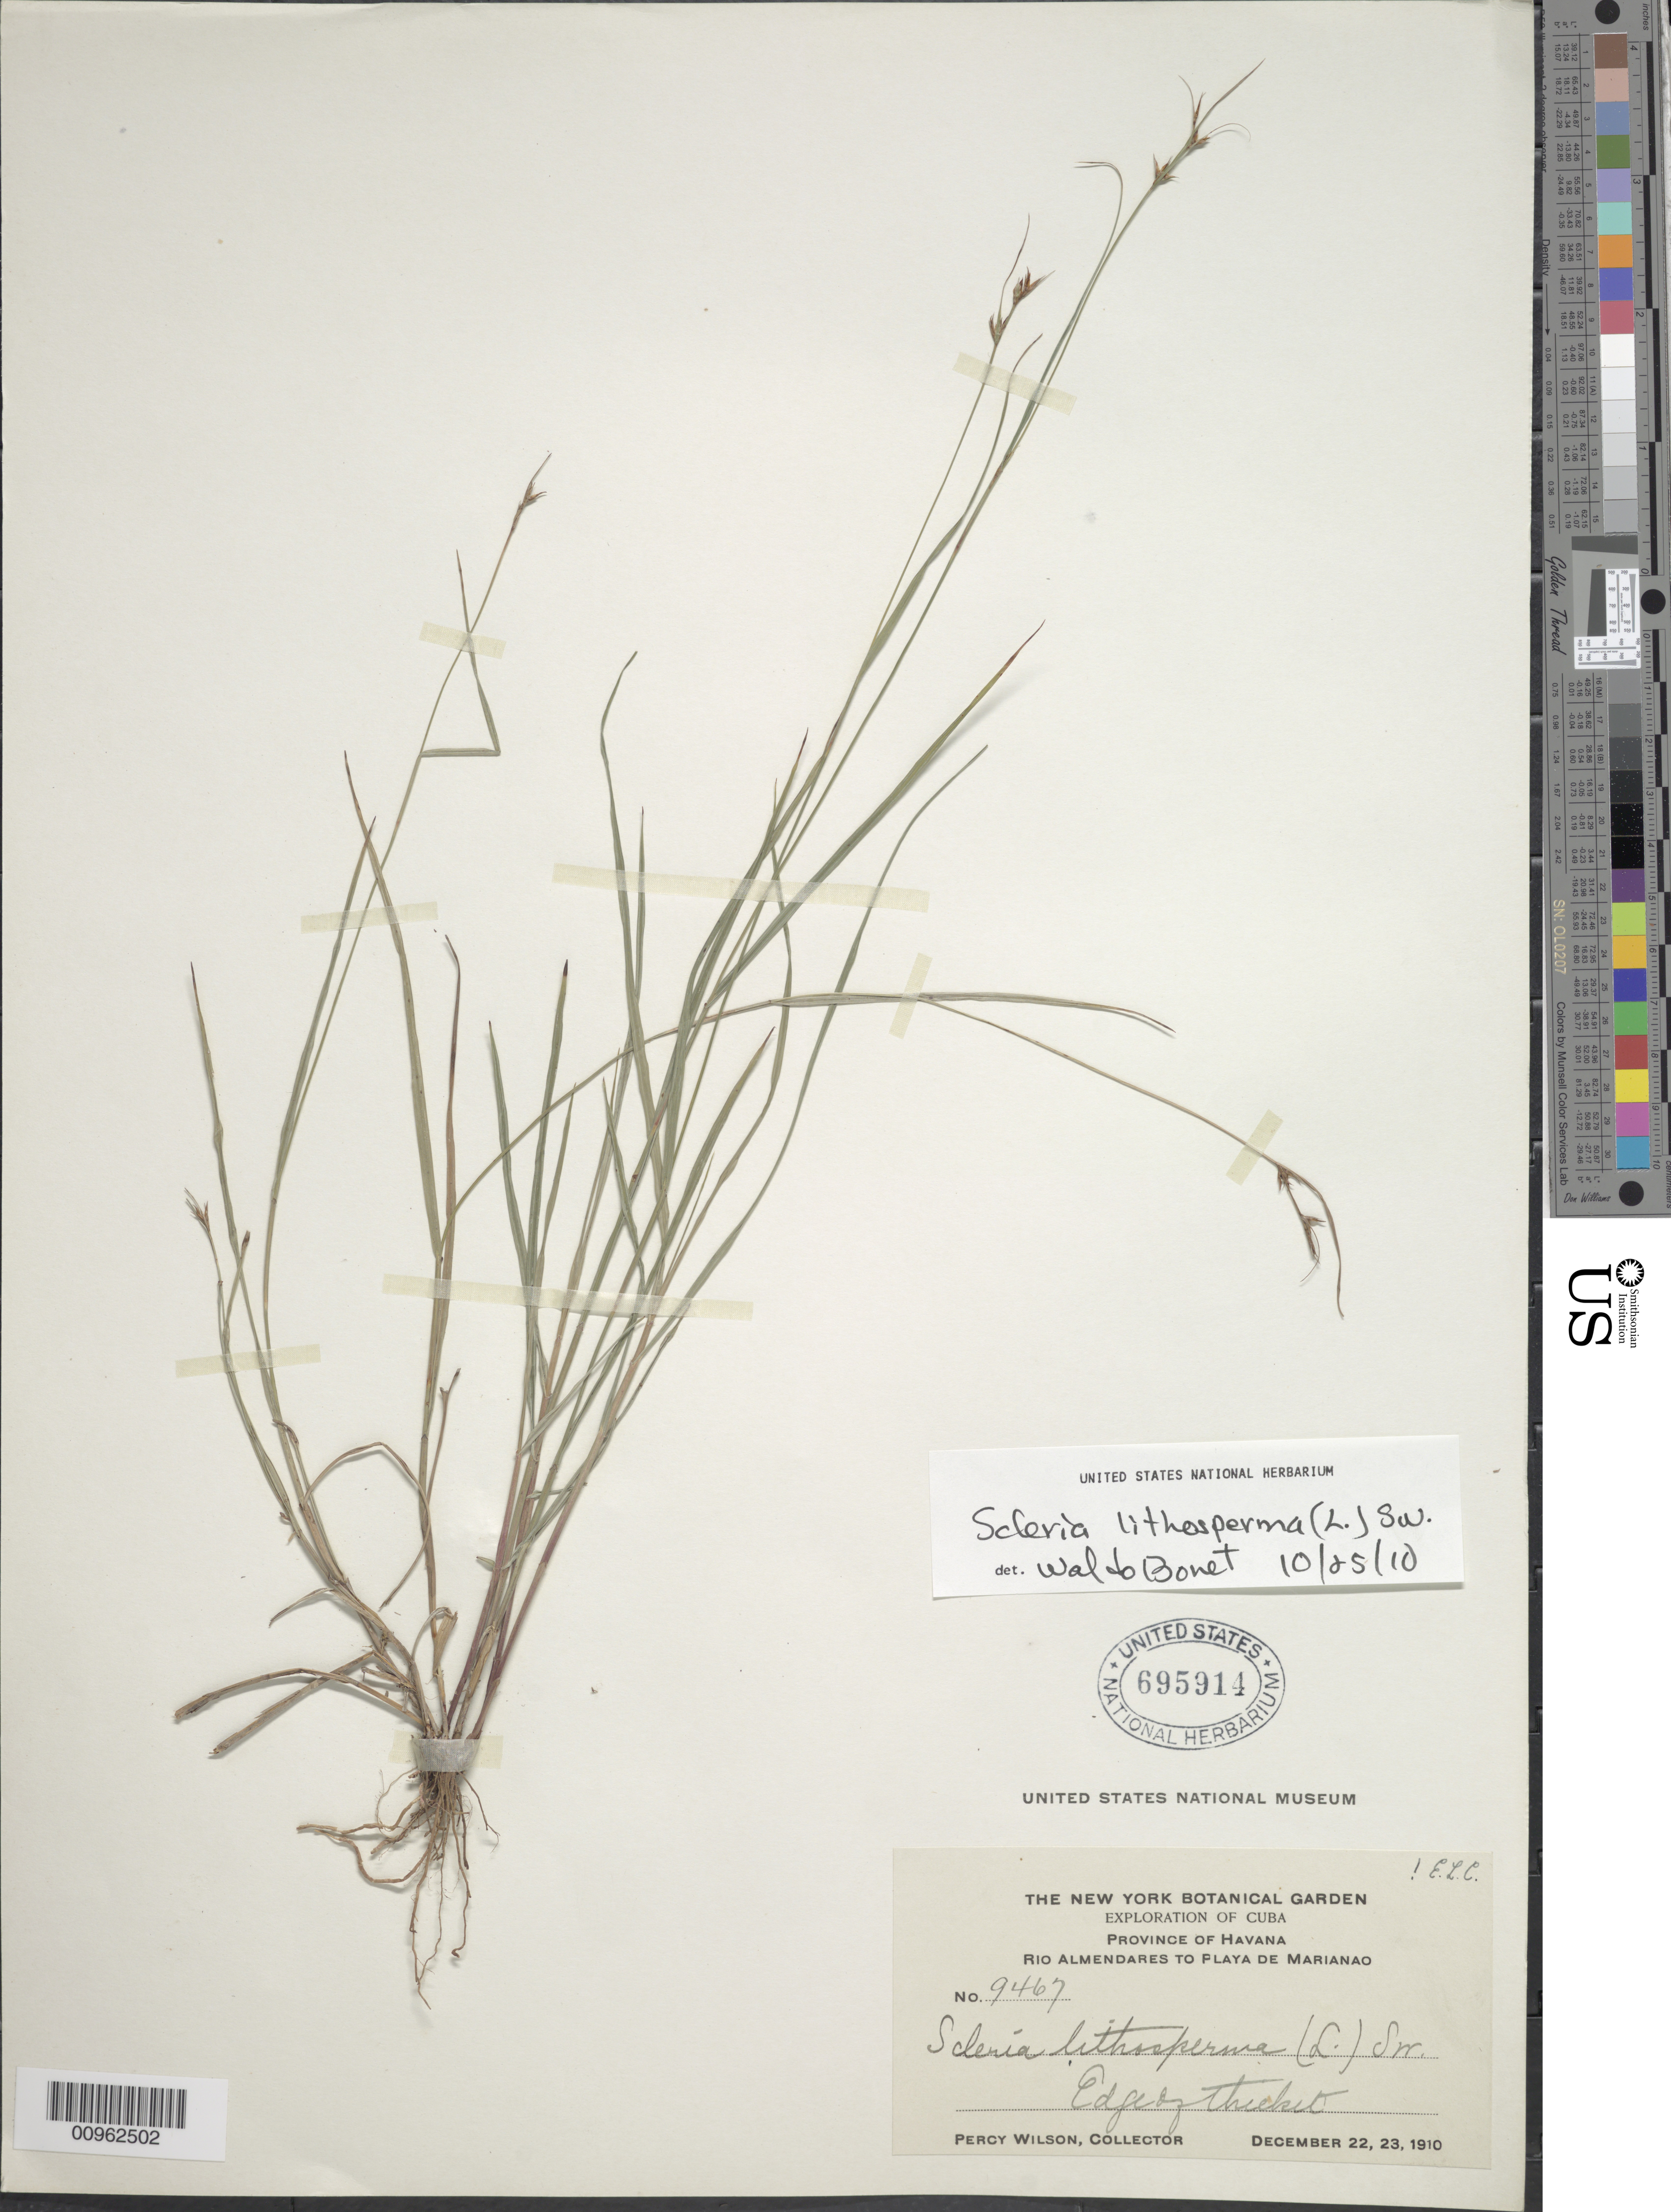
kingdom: Plantae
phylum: Tracheophyta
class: Liliopsida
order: Poales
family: Cyperaceae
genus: Scleria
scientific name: Scleria lithosperma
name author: (L.) Sw.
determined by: Core, E. L.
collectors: P. Wilson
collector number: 9467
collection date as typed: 22 Dec 1910 to 23 Dec 1910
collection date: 1910-12-22/1910-12-23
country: Cuba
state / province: La Habana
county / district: Mun. Playa or Plaza de la Revolución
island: Cuba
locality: Rio Almendares to Playa de Marianao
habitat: Edge of thickets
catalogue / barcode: US 695914